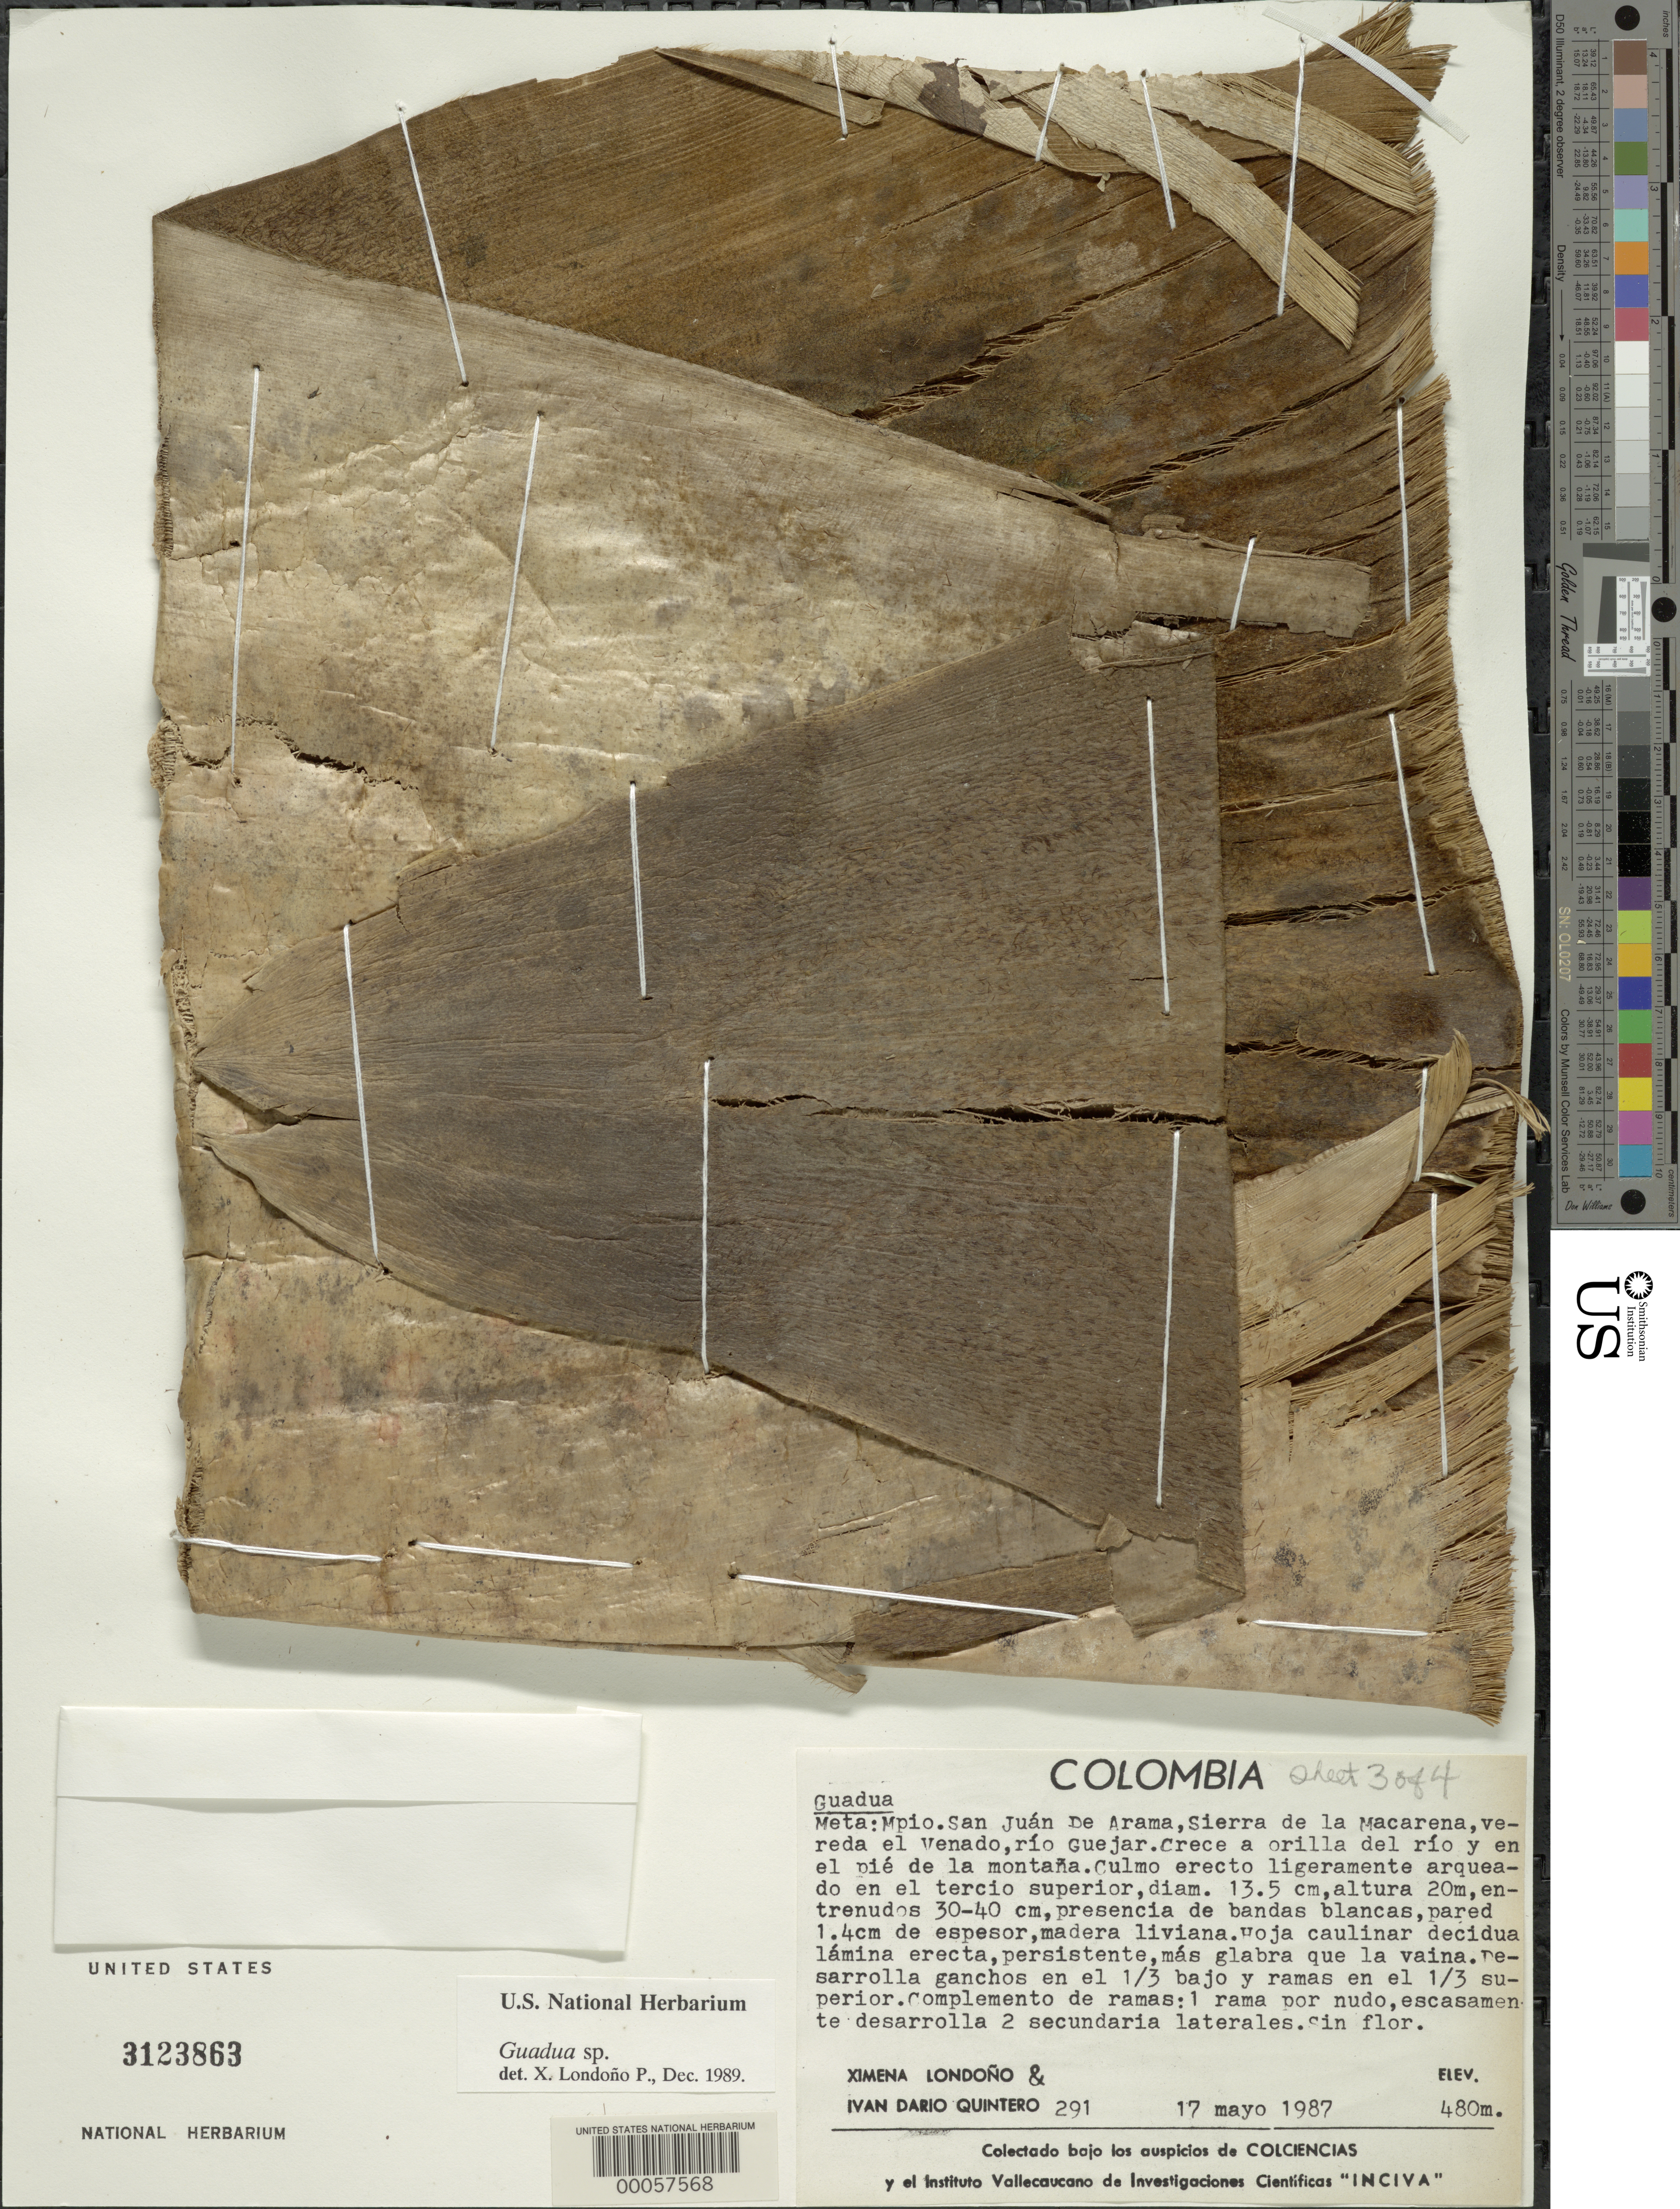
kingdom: Plantae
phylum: Tracheophyta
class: Liliopsida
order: Poales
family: Poaceae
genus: Guadua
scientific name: Guadua sp.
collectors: X. Londoño & I. Quintero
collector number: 291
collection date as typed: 17 May 1987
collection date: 1987-05-17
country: Colombia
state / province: Meta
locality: Mun. San Juan de Arama, Sierra de la Macarena, el Venado Trail, Rio Guejar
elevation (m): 480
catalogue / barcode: US 3123863